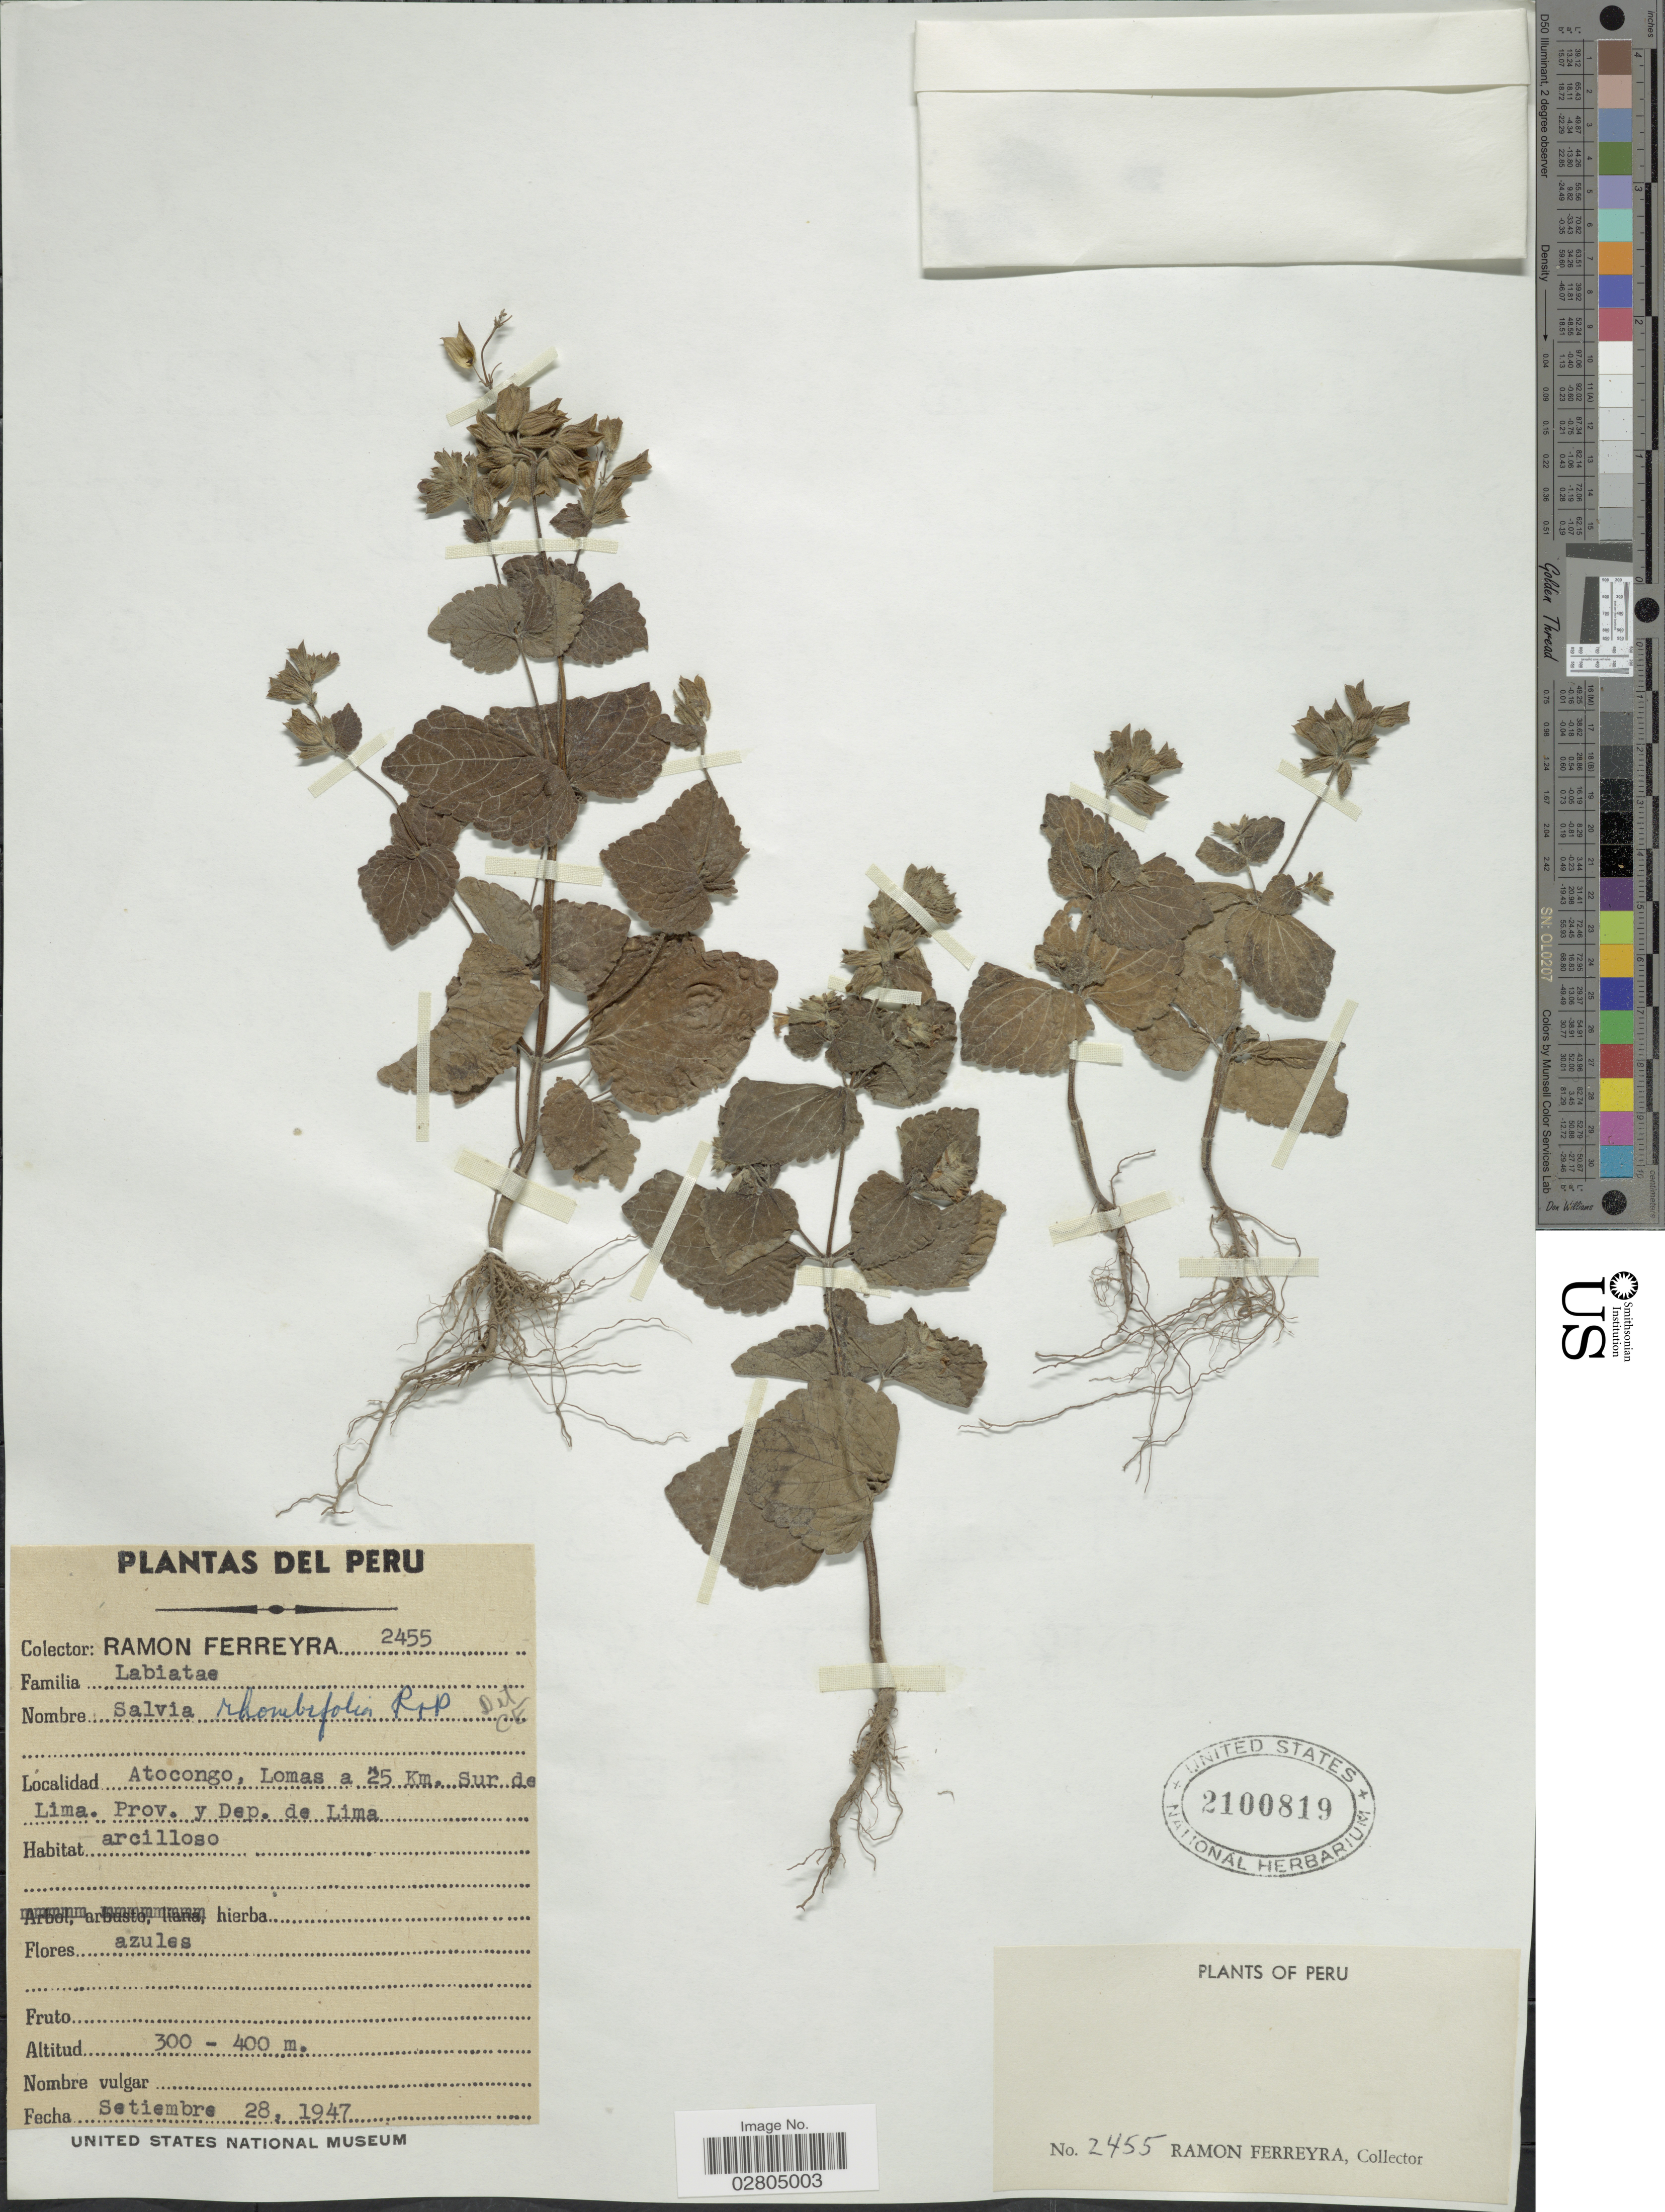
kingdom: Plantae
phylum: Tracheophyta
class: Magnoliopsida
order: Lamiales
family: Lamiaceae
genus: Salvia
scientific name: Salvia rhombifolia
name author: Ruiz & Pav.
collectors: R. A. Ferreyra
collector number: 2455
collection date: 1947-09-28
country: Peru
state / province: Lima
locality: Atocongo, Lomas a 25 Km. Sur de Lima, Prov. y Dep. de Lima.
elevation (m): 300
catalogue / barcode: US 2100819